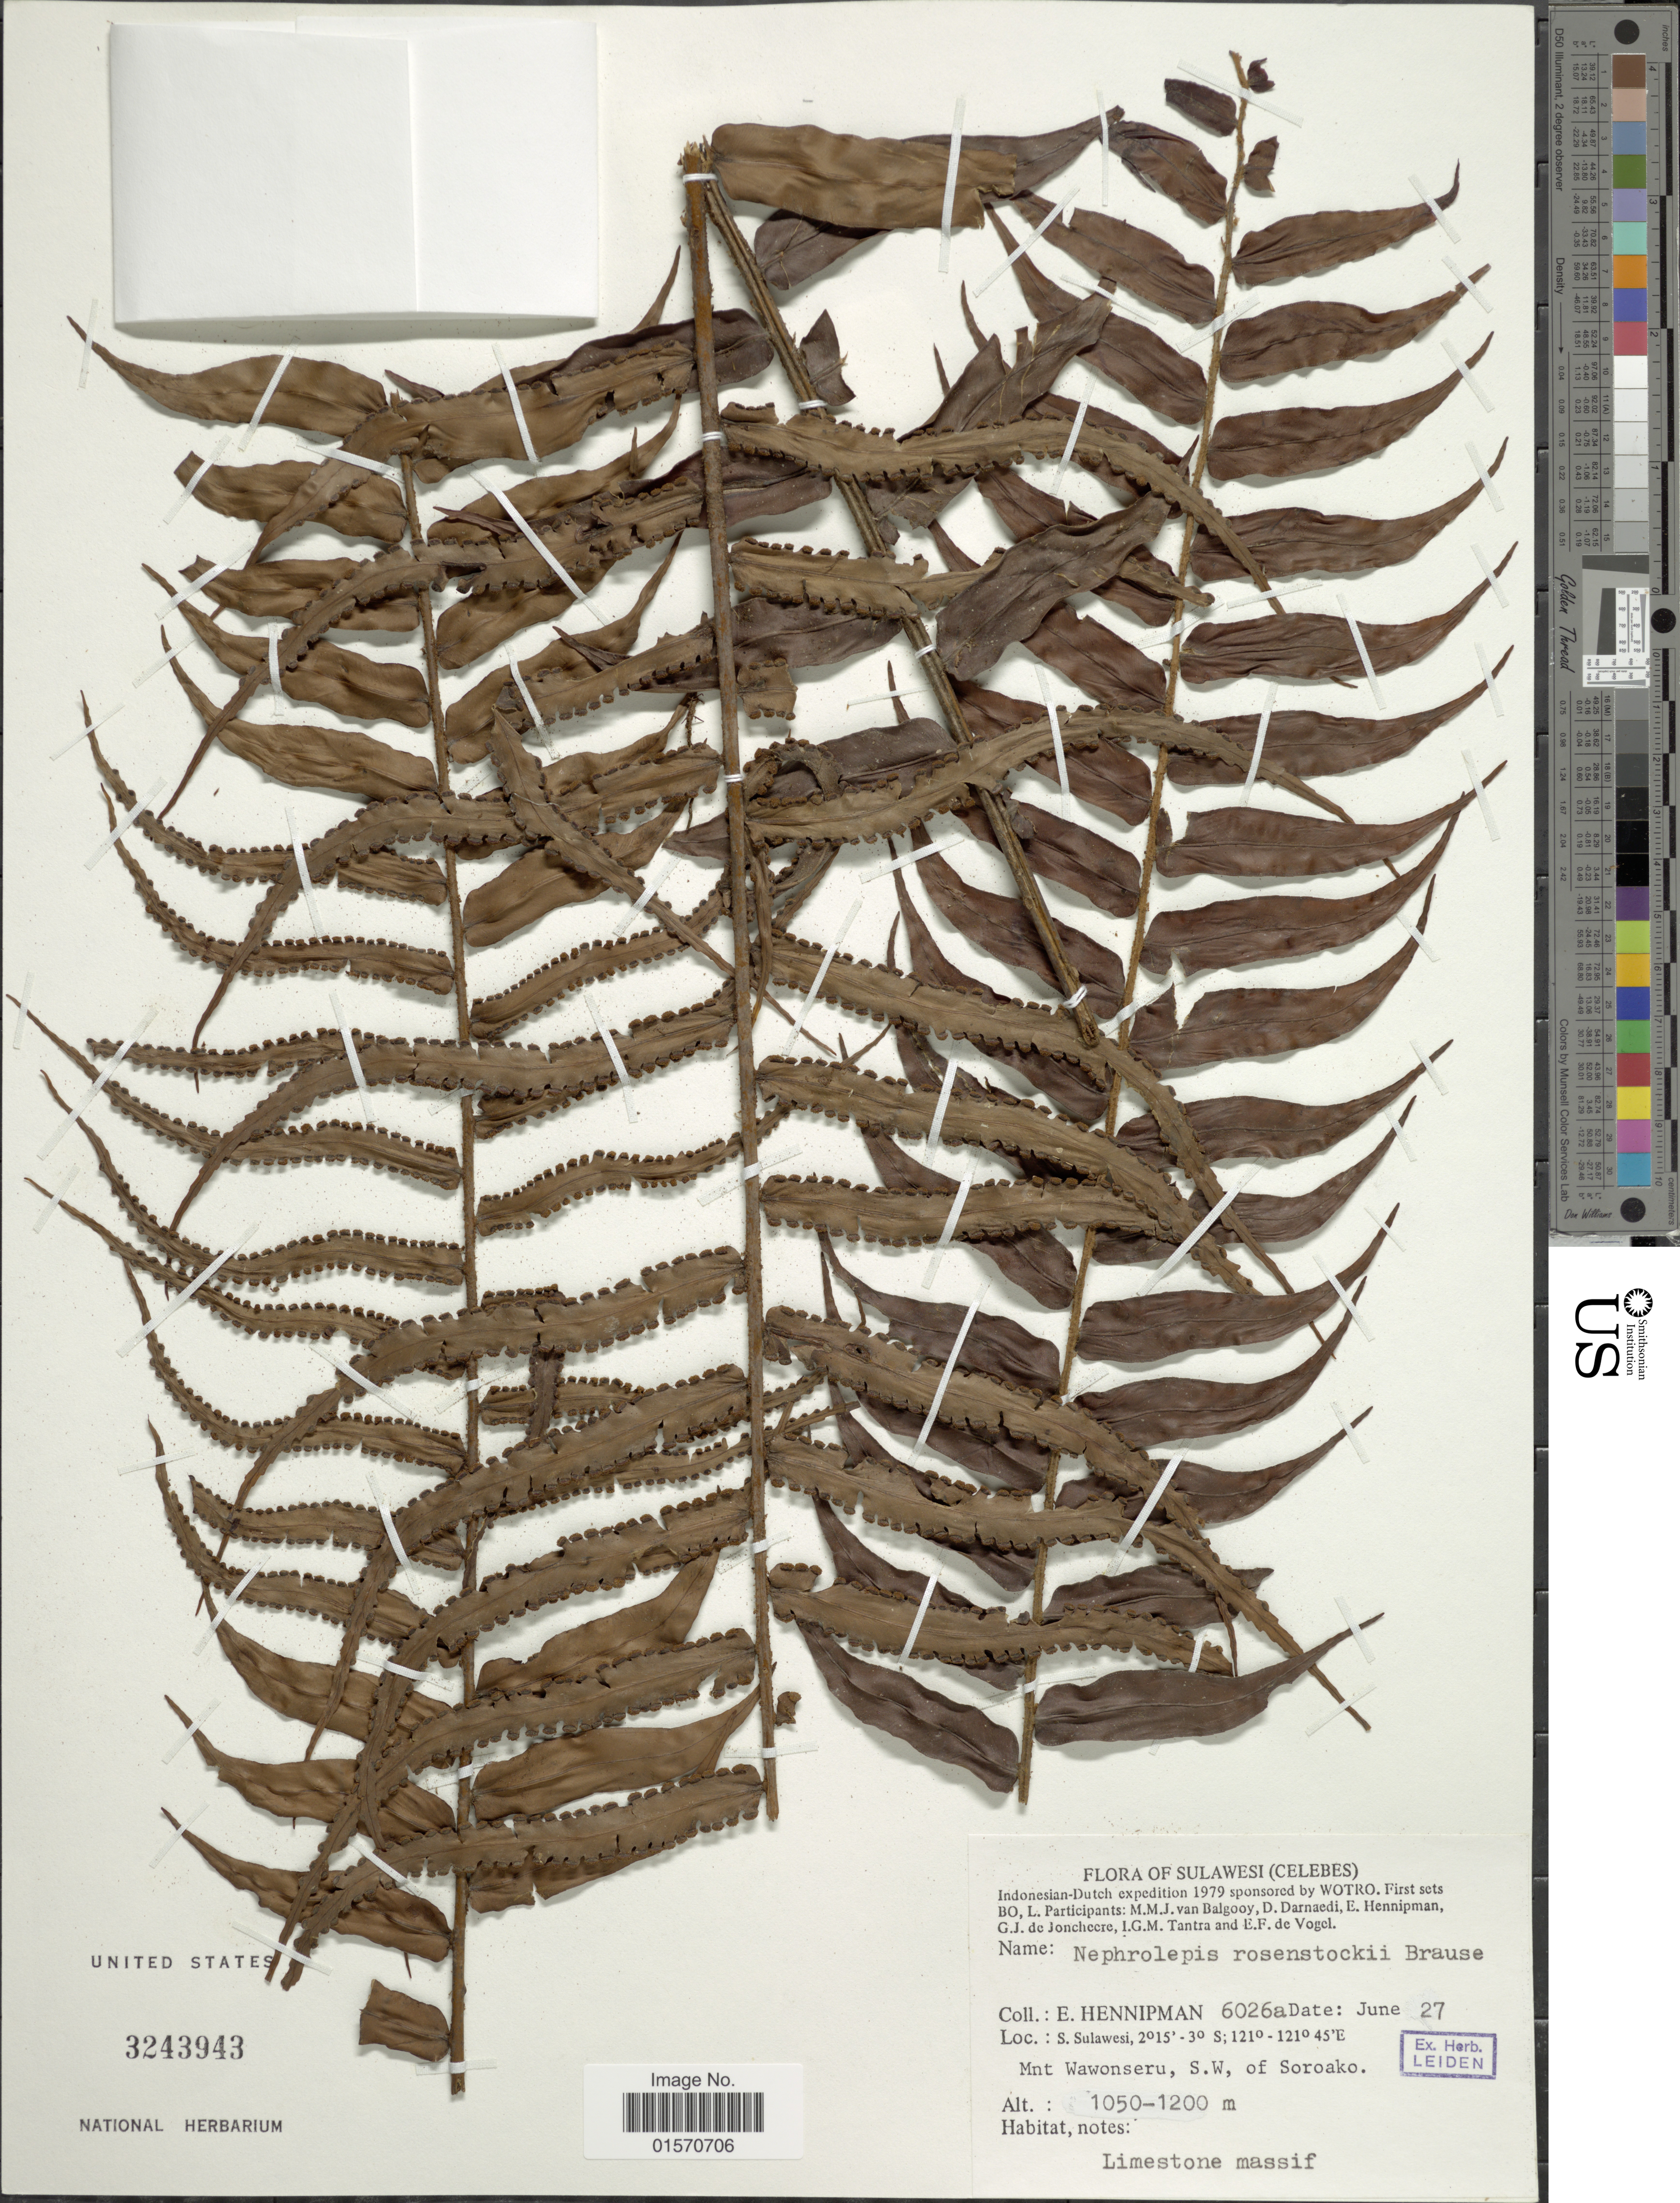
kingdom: Plantae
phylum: Tracheophyta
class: Polypodiopsida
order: Polypodiales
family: Nephrolepidaceae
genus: Nephrolepis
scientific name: Nephrolepis rosenstockii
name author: Brause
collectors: E. Hennipman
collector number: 6026a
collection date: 1979-06-27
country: Indonesia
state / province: Sulawesi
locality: Sulawesi (Celebes). S. Sulawesi. Mnt. Wawonseru, S.W, of Soroako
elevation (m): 1050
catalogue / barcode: US 3243943